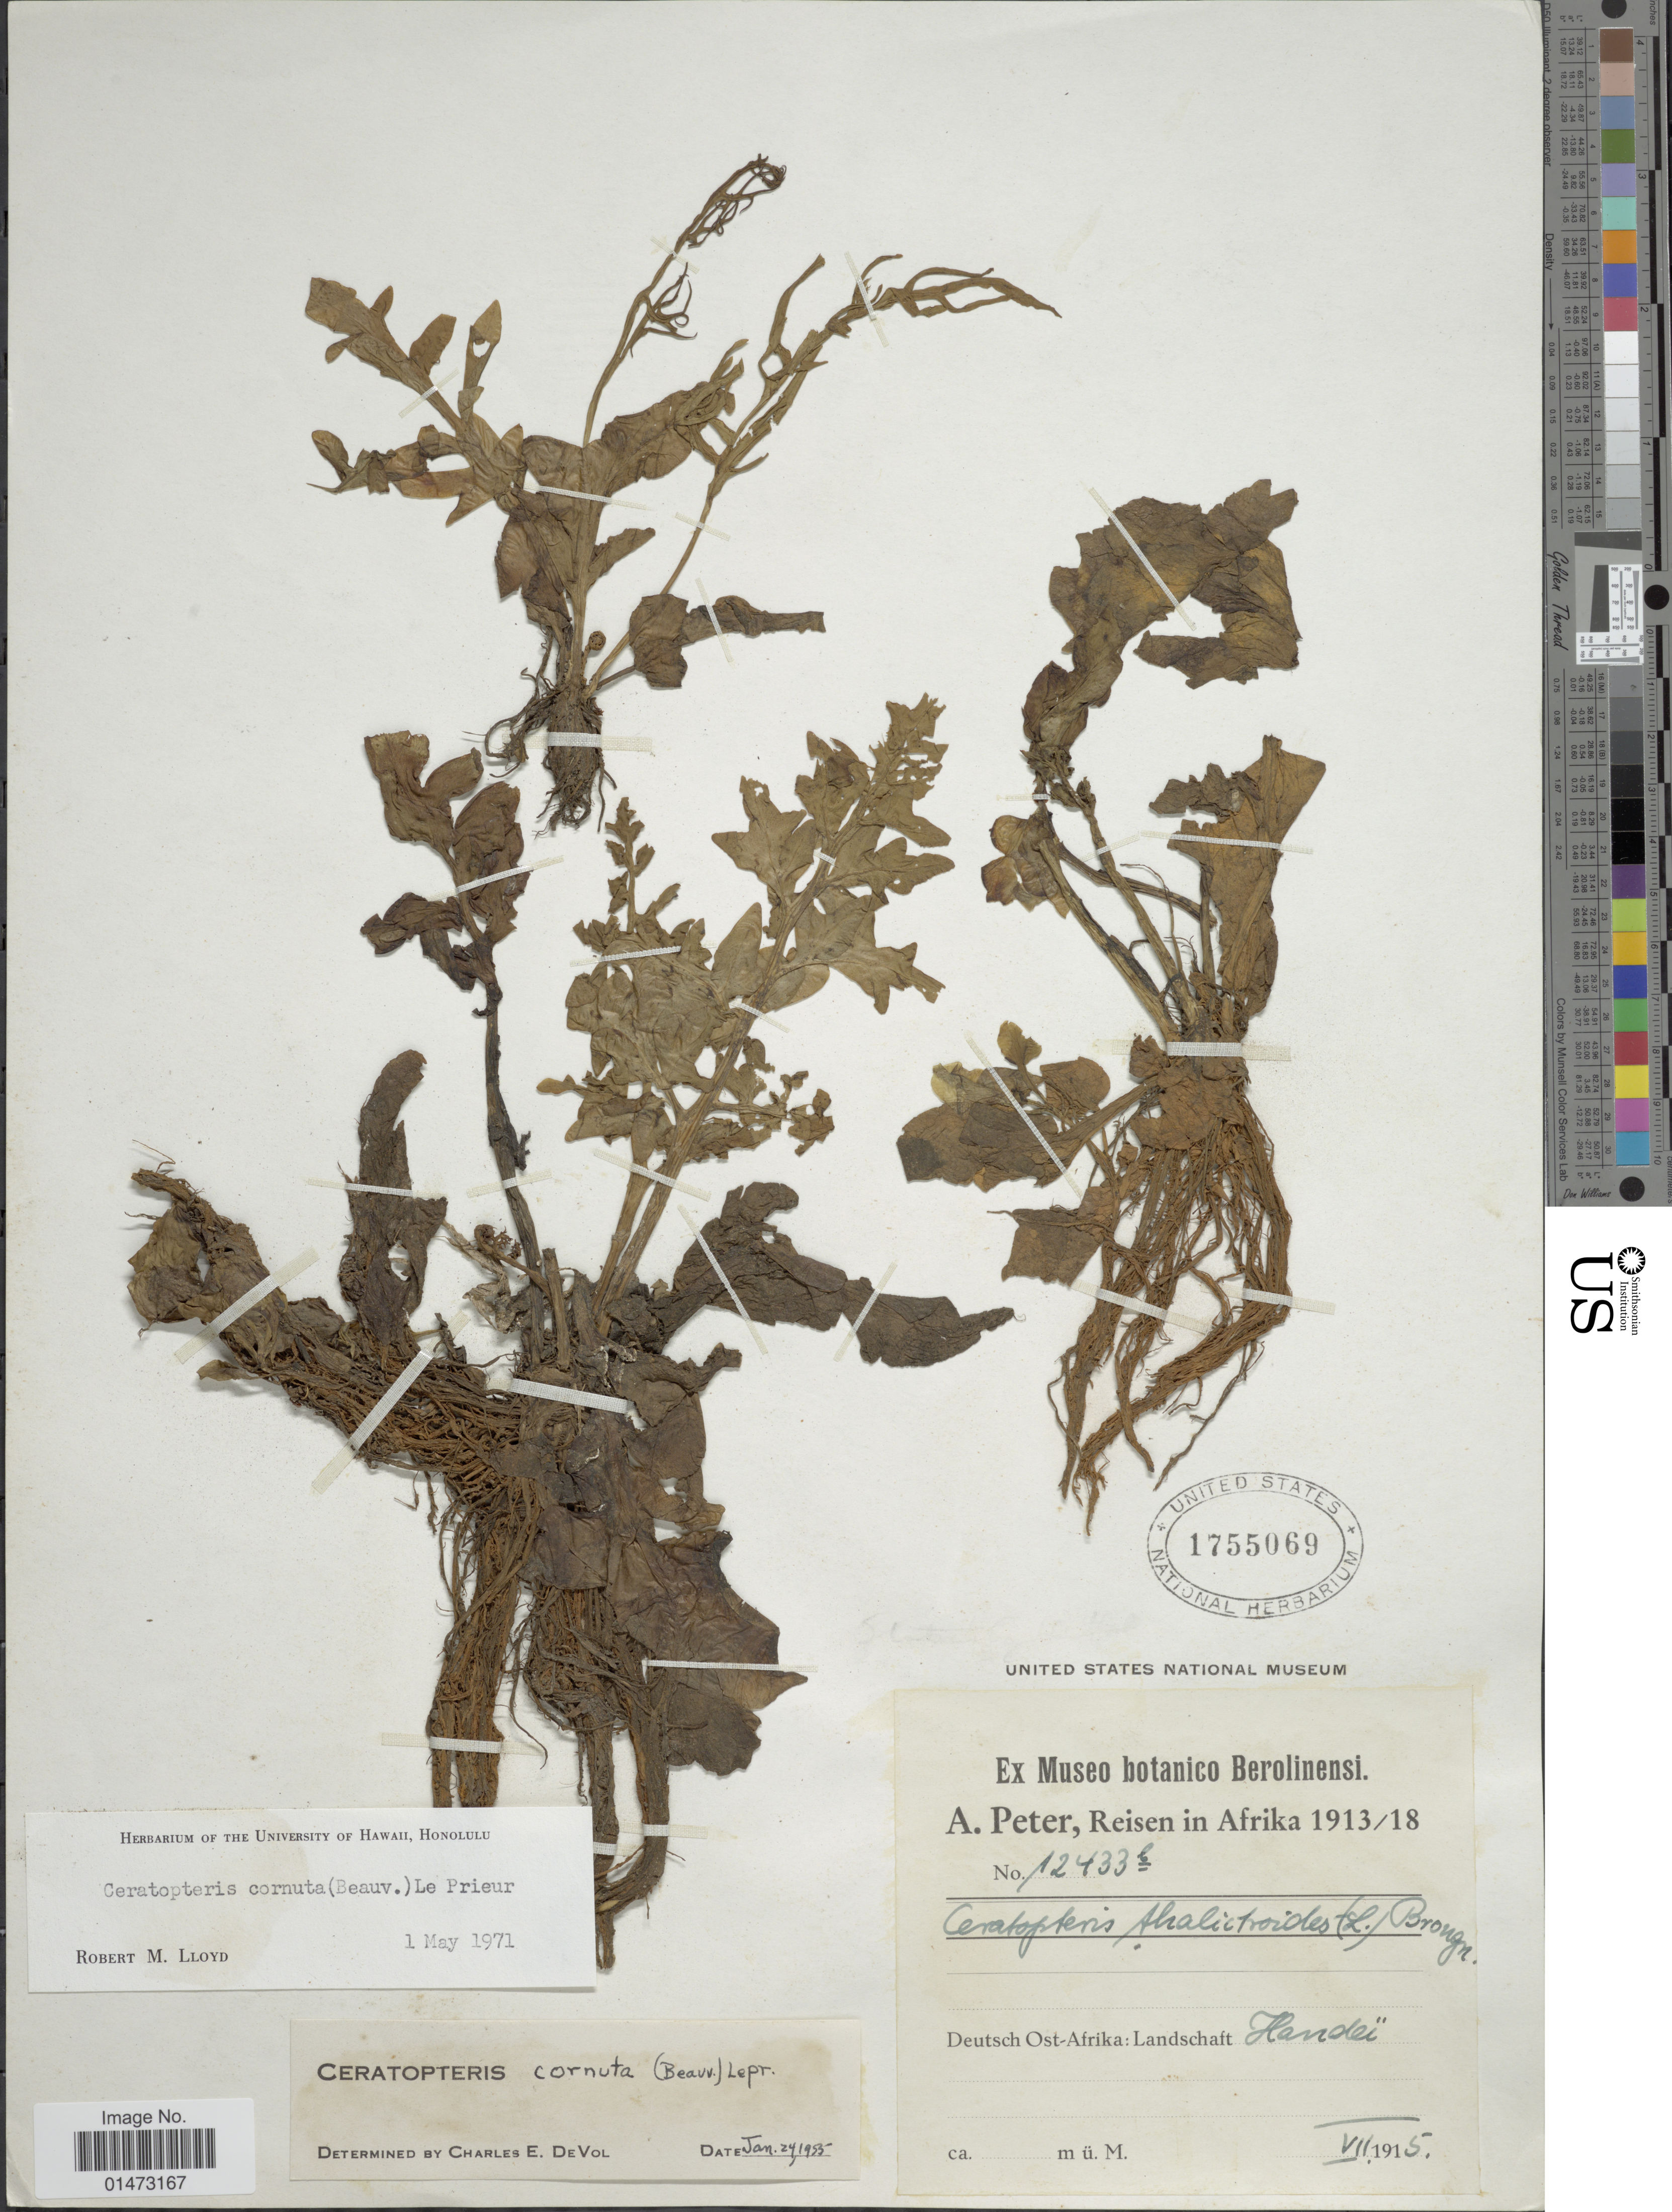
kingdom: Plantae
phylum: Tracheophyta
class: Polypodiopsida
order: Polypodiales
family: Pteridaceae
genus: Ceratopteris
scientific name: Ceratopteris cornuta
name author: (P. Beauv.) Le Prieur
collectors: A. Peter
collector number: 12433b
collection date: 1915-07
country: Tanzania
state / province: Tanga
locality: Deutsch Ost-Afrika: Landschaft Handeï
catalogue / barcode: US 1755069